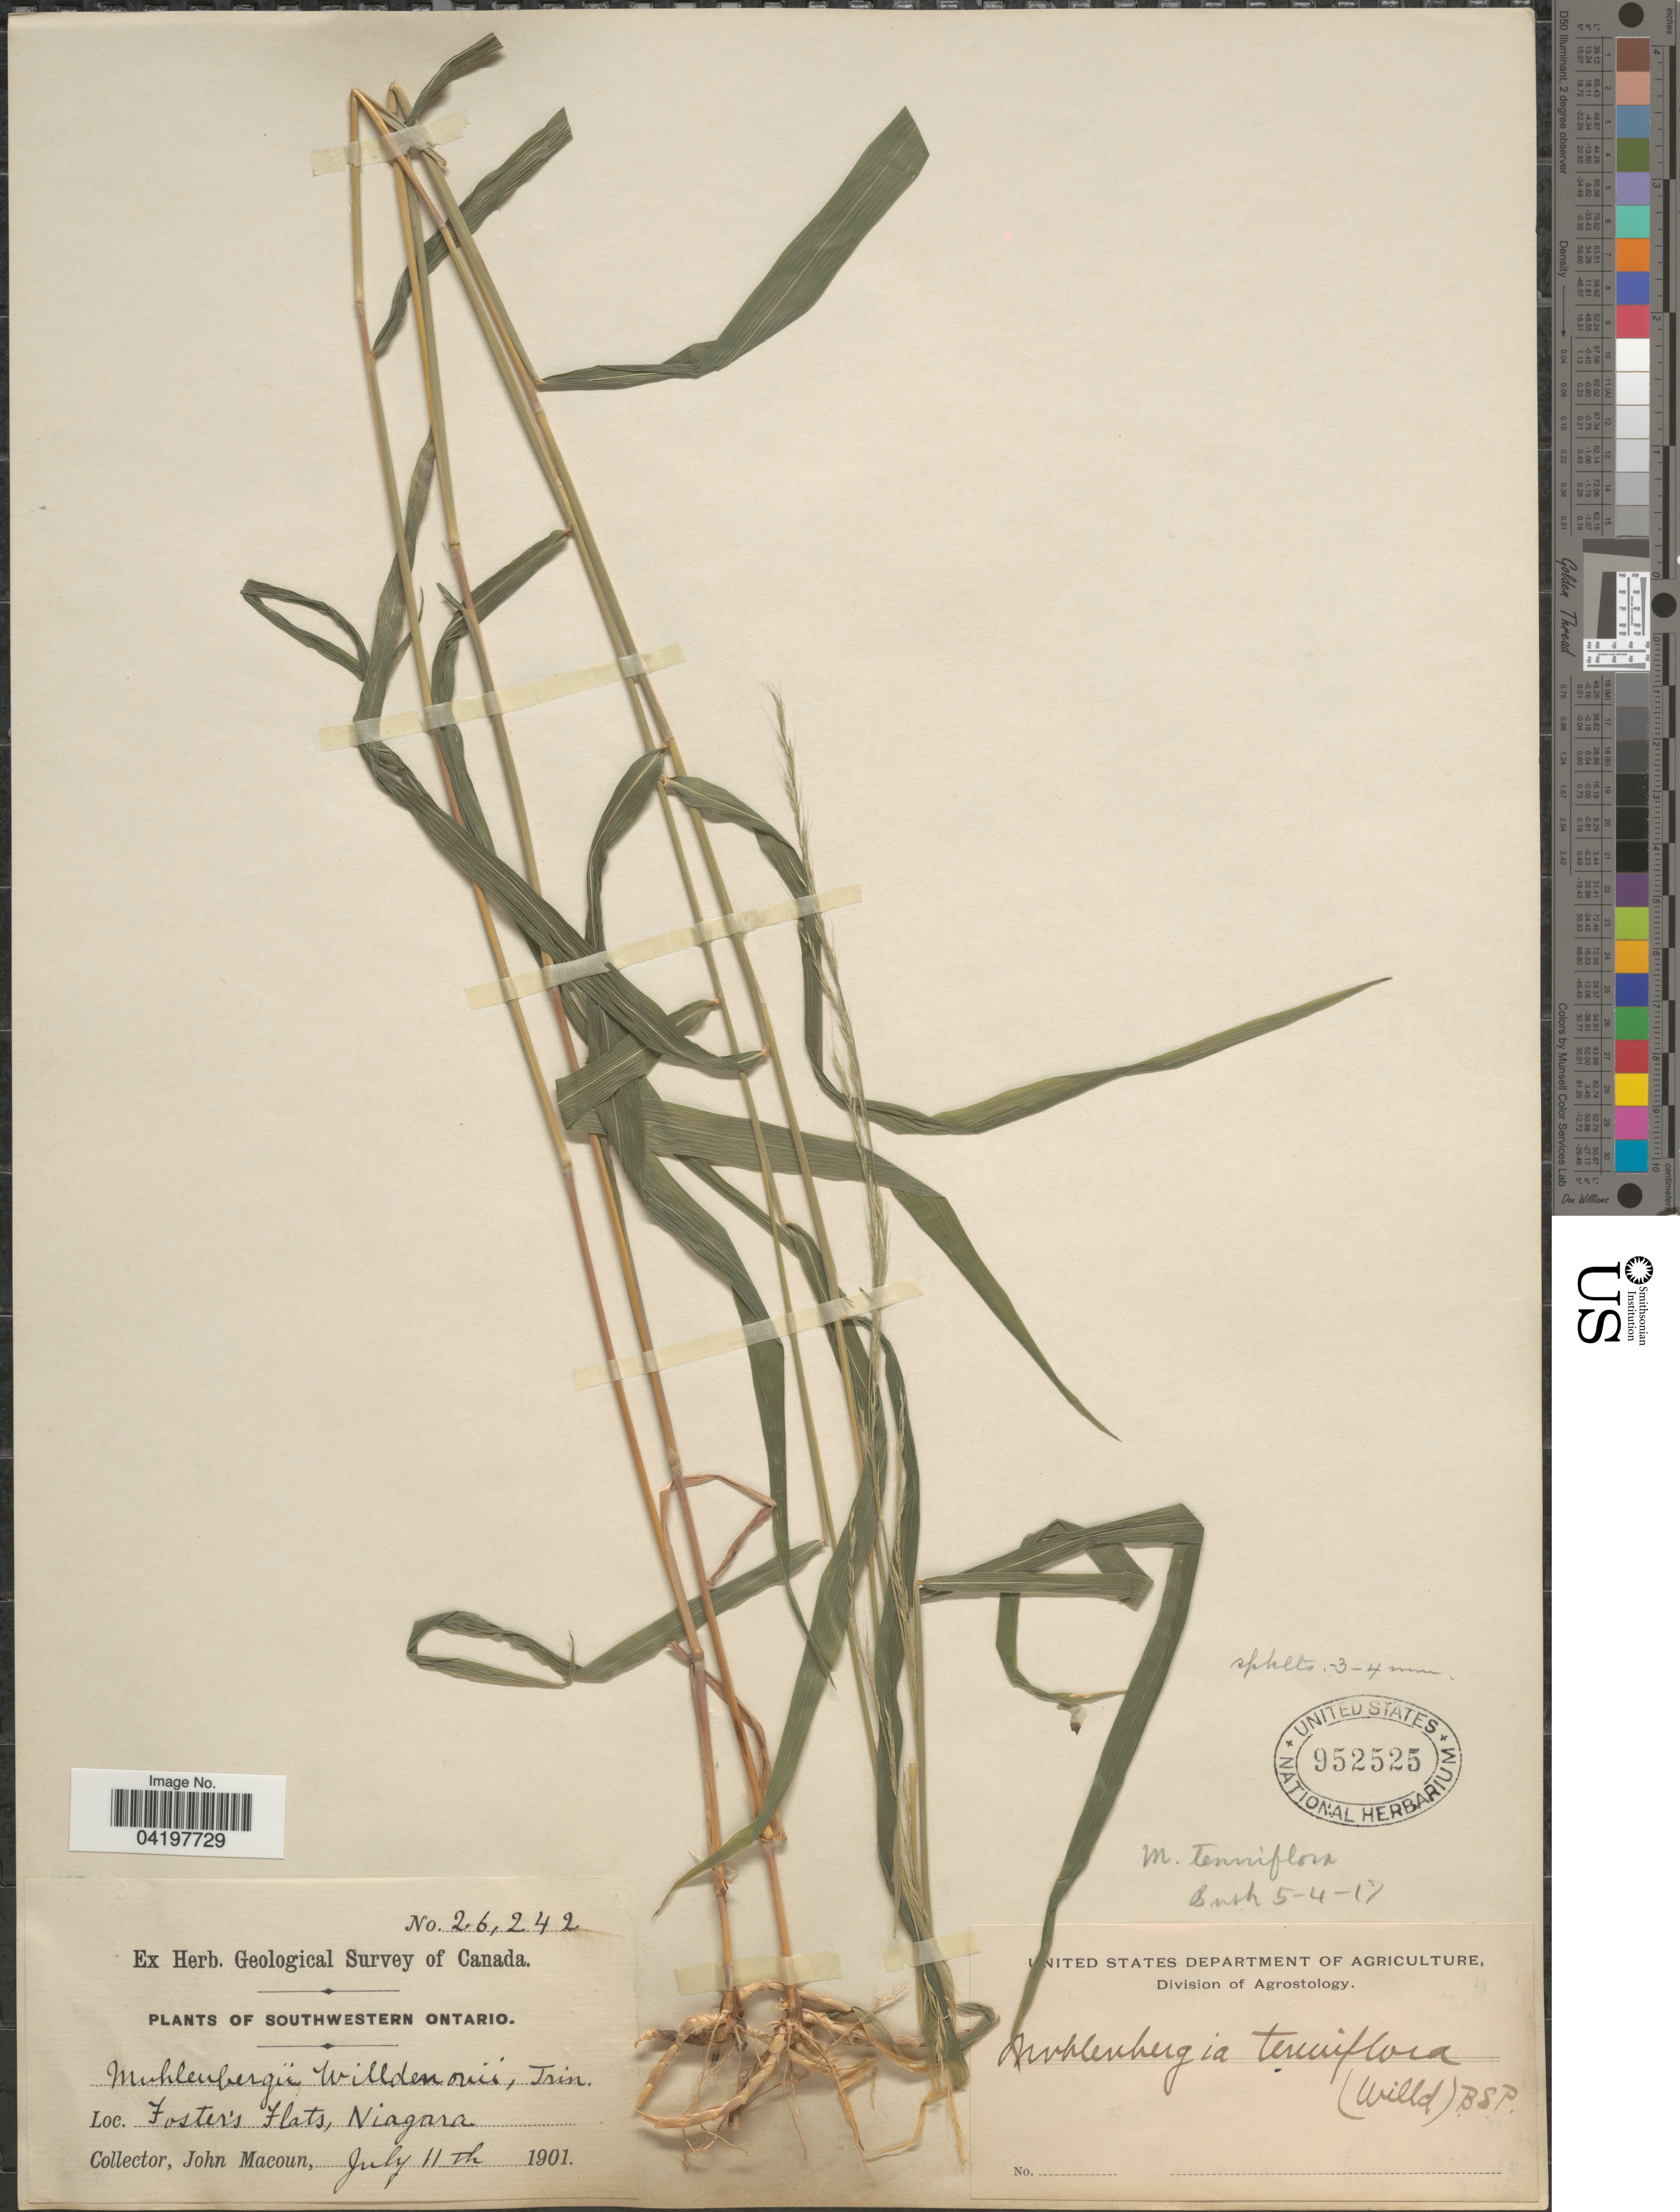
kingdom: Plantae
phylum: Tracheophyta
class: Liliopsida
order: Poales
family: Poaceae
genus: Muhlenbergia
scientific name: Muhlenbergia tenuiflora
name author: (Willd.) Britton, Stearns & Poggenb.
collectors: J. Macoun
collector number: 26242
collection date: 1901-07-11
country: Canada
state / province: Ontario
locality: Geological Survey of Canada. Southwestern Ontario. Foster's Flats, Niagara.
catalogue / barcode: US 952525